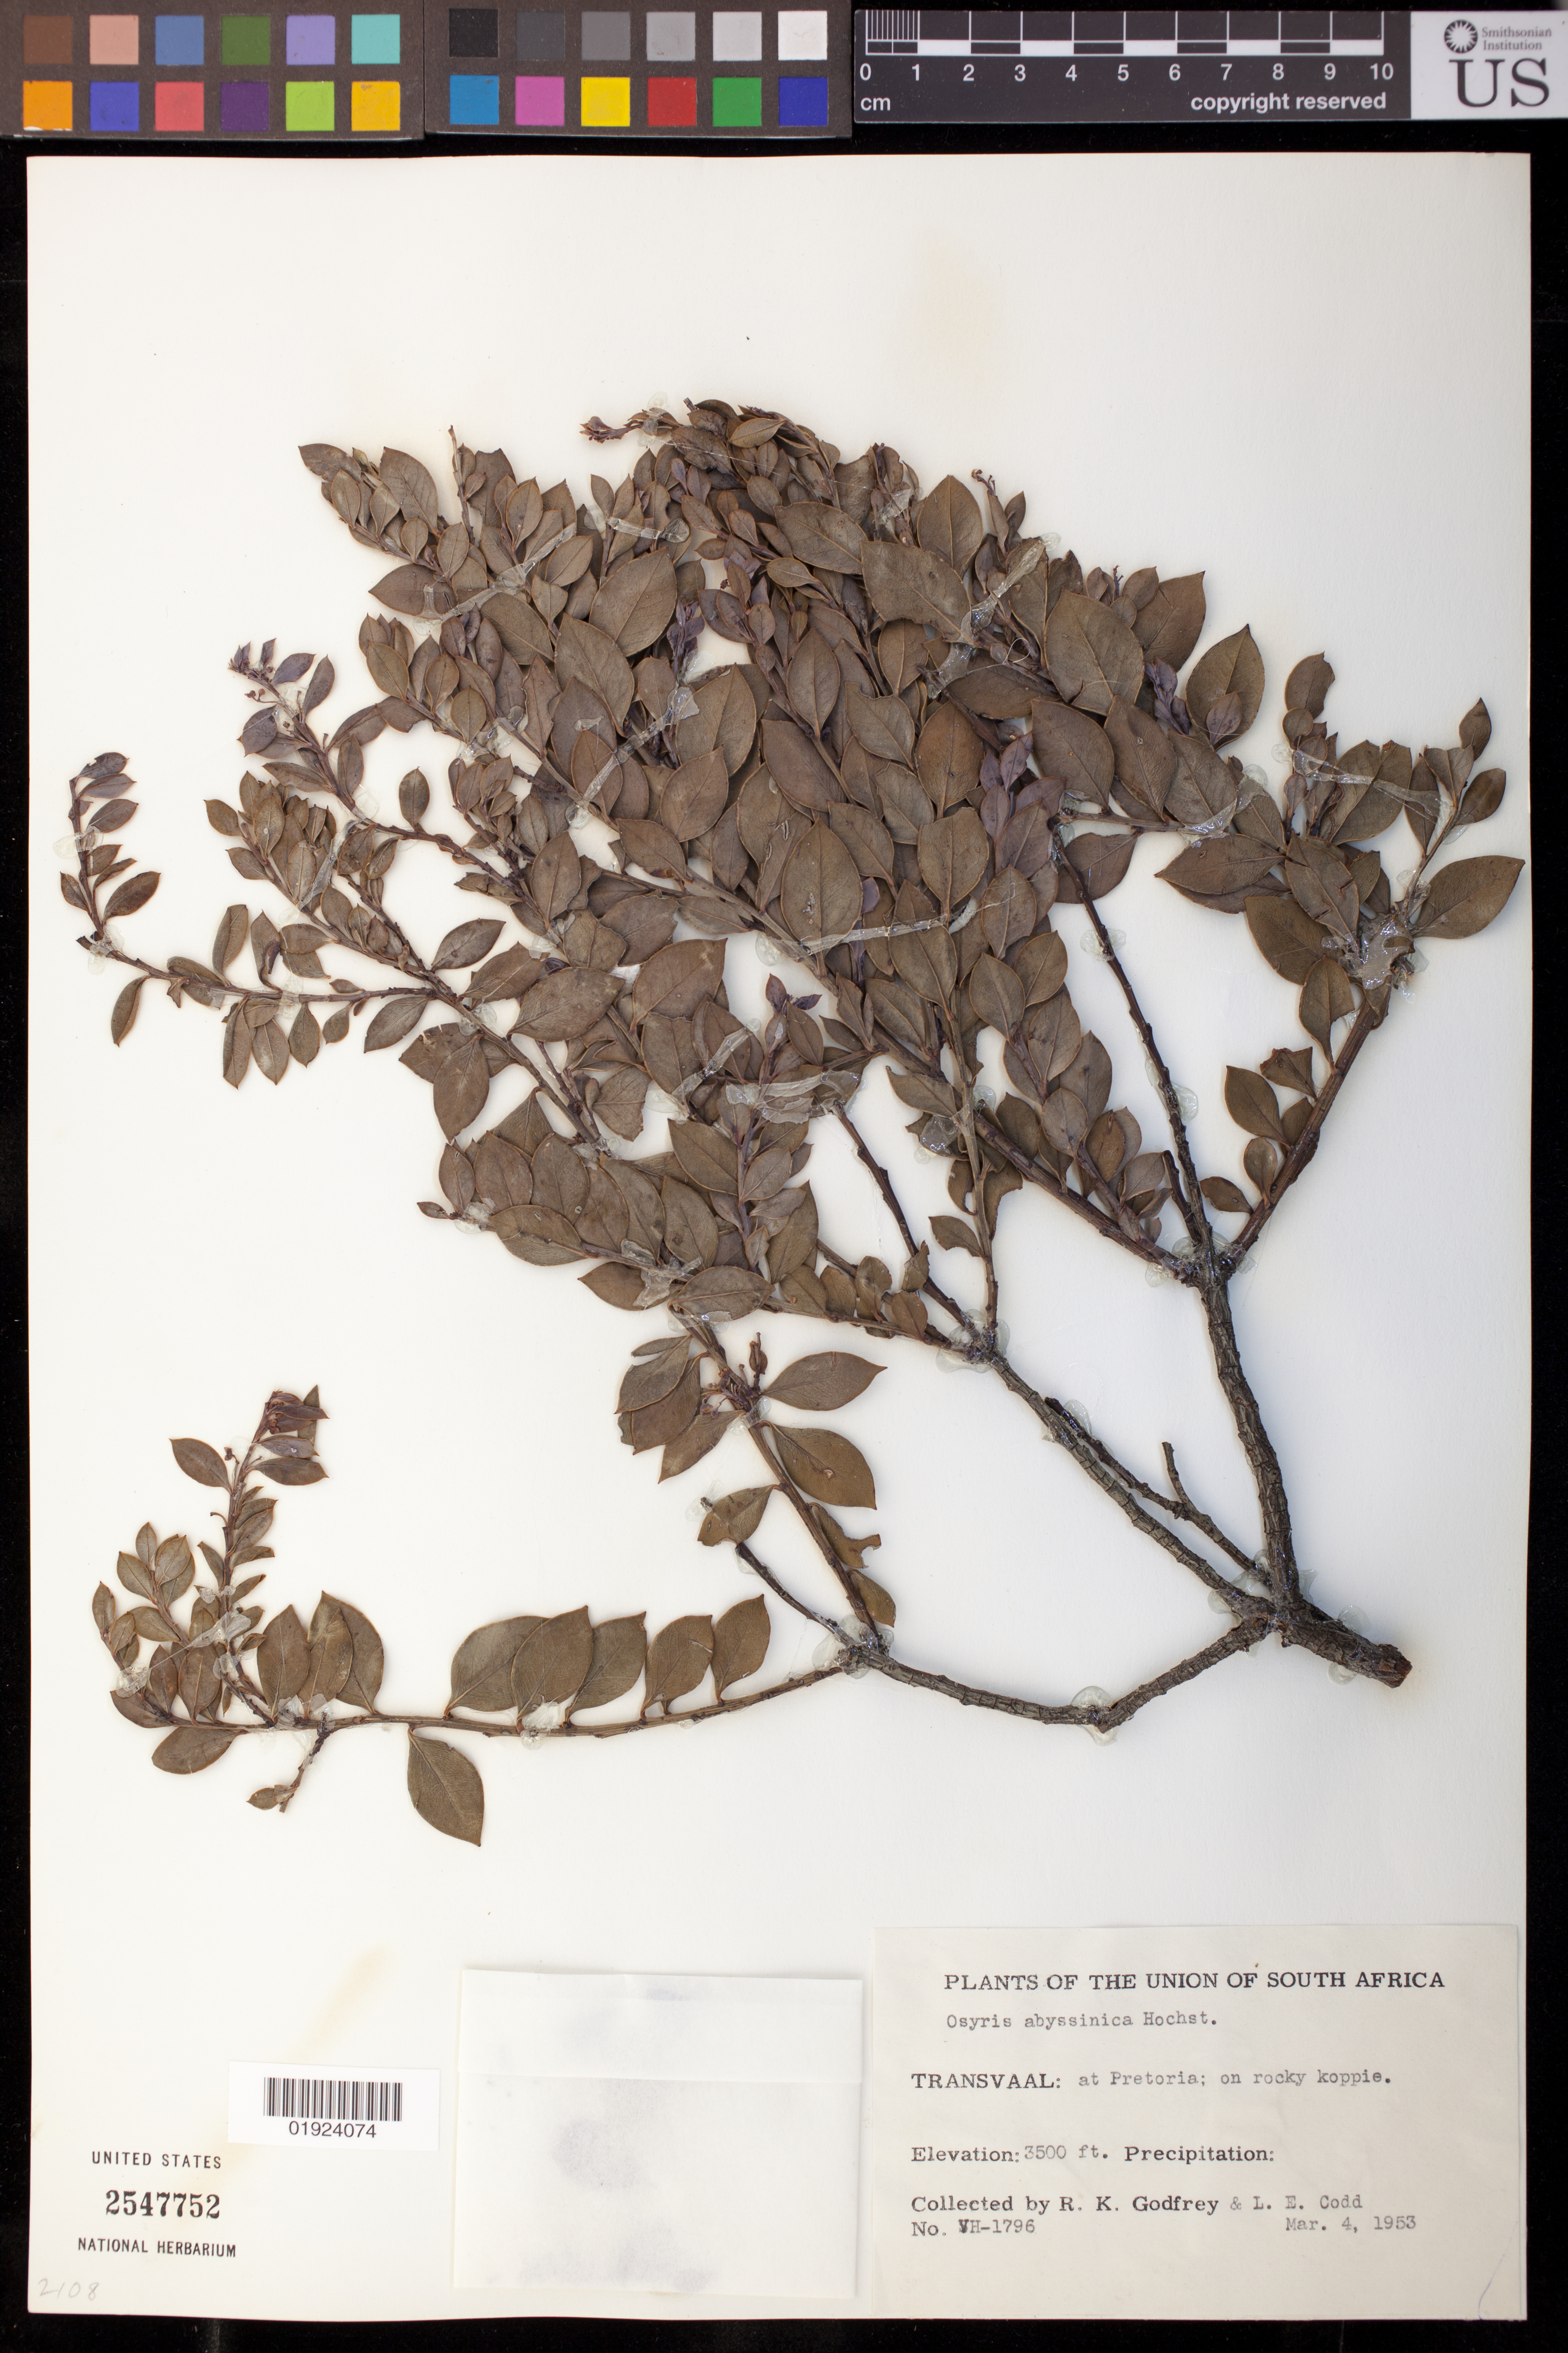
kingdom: Plantae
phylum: Tracheophyta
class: Magnoliopsida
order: Santalales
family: Santalaceae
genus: Osyris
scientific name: Osyris quadripartita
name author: Salzm. ex Decne.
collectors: R. K. Godfrey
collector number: VH-1796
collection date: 1953-03-04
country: South Africa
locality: at Pretoria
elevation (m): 1067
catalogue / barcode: US 2547752